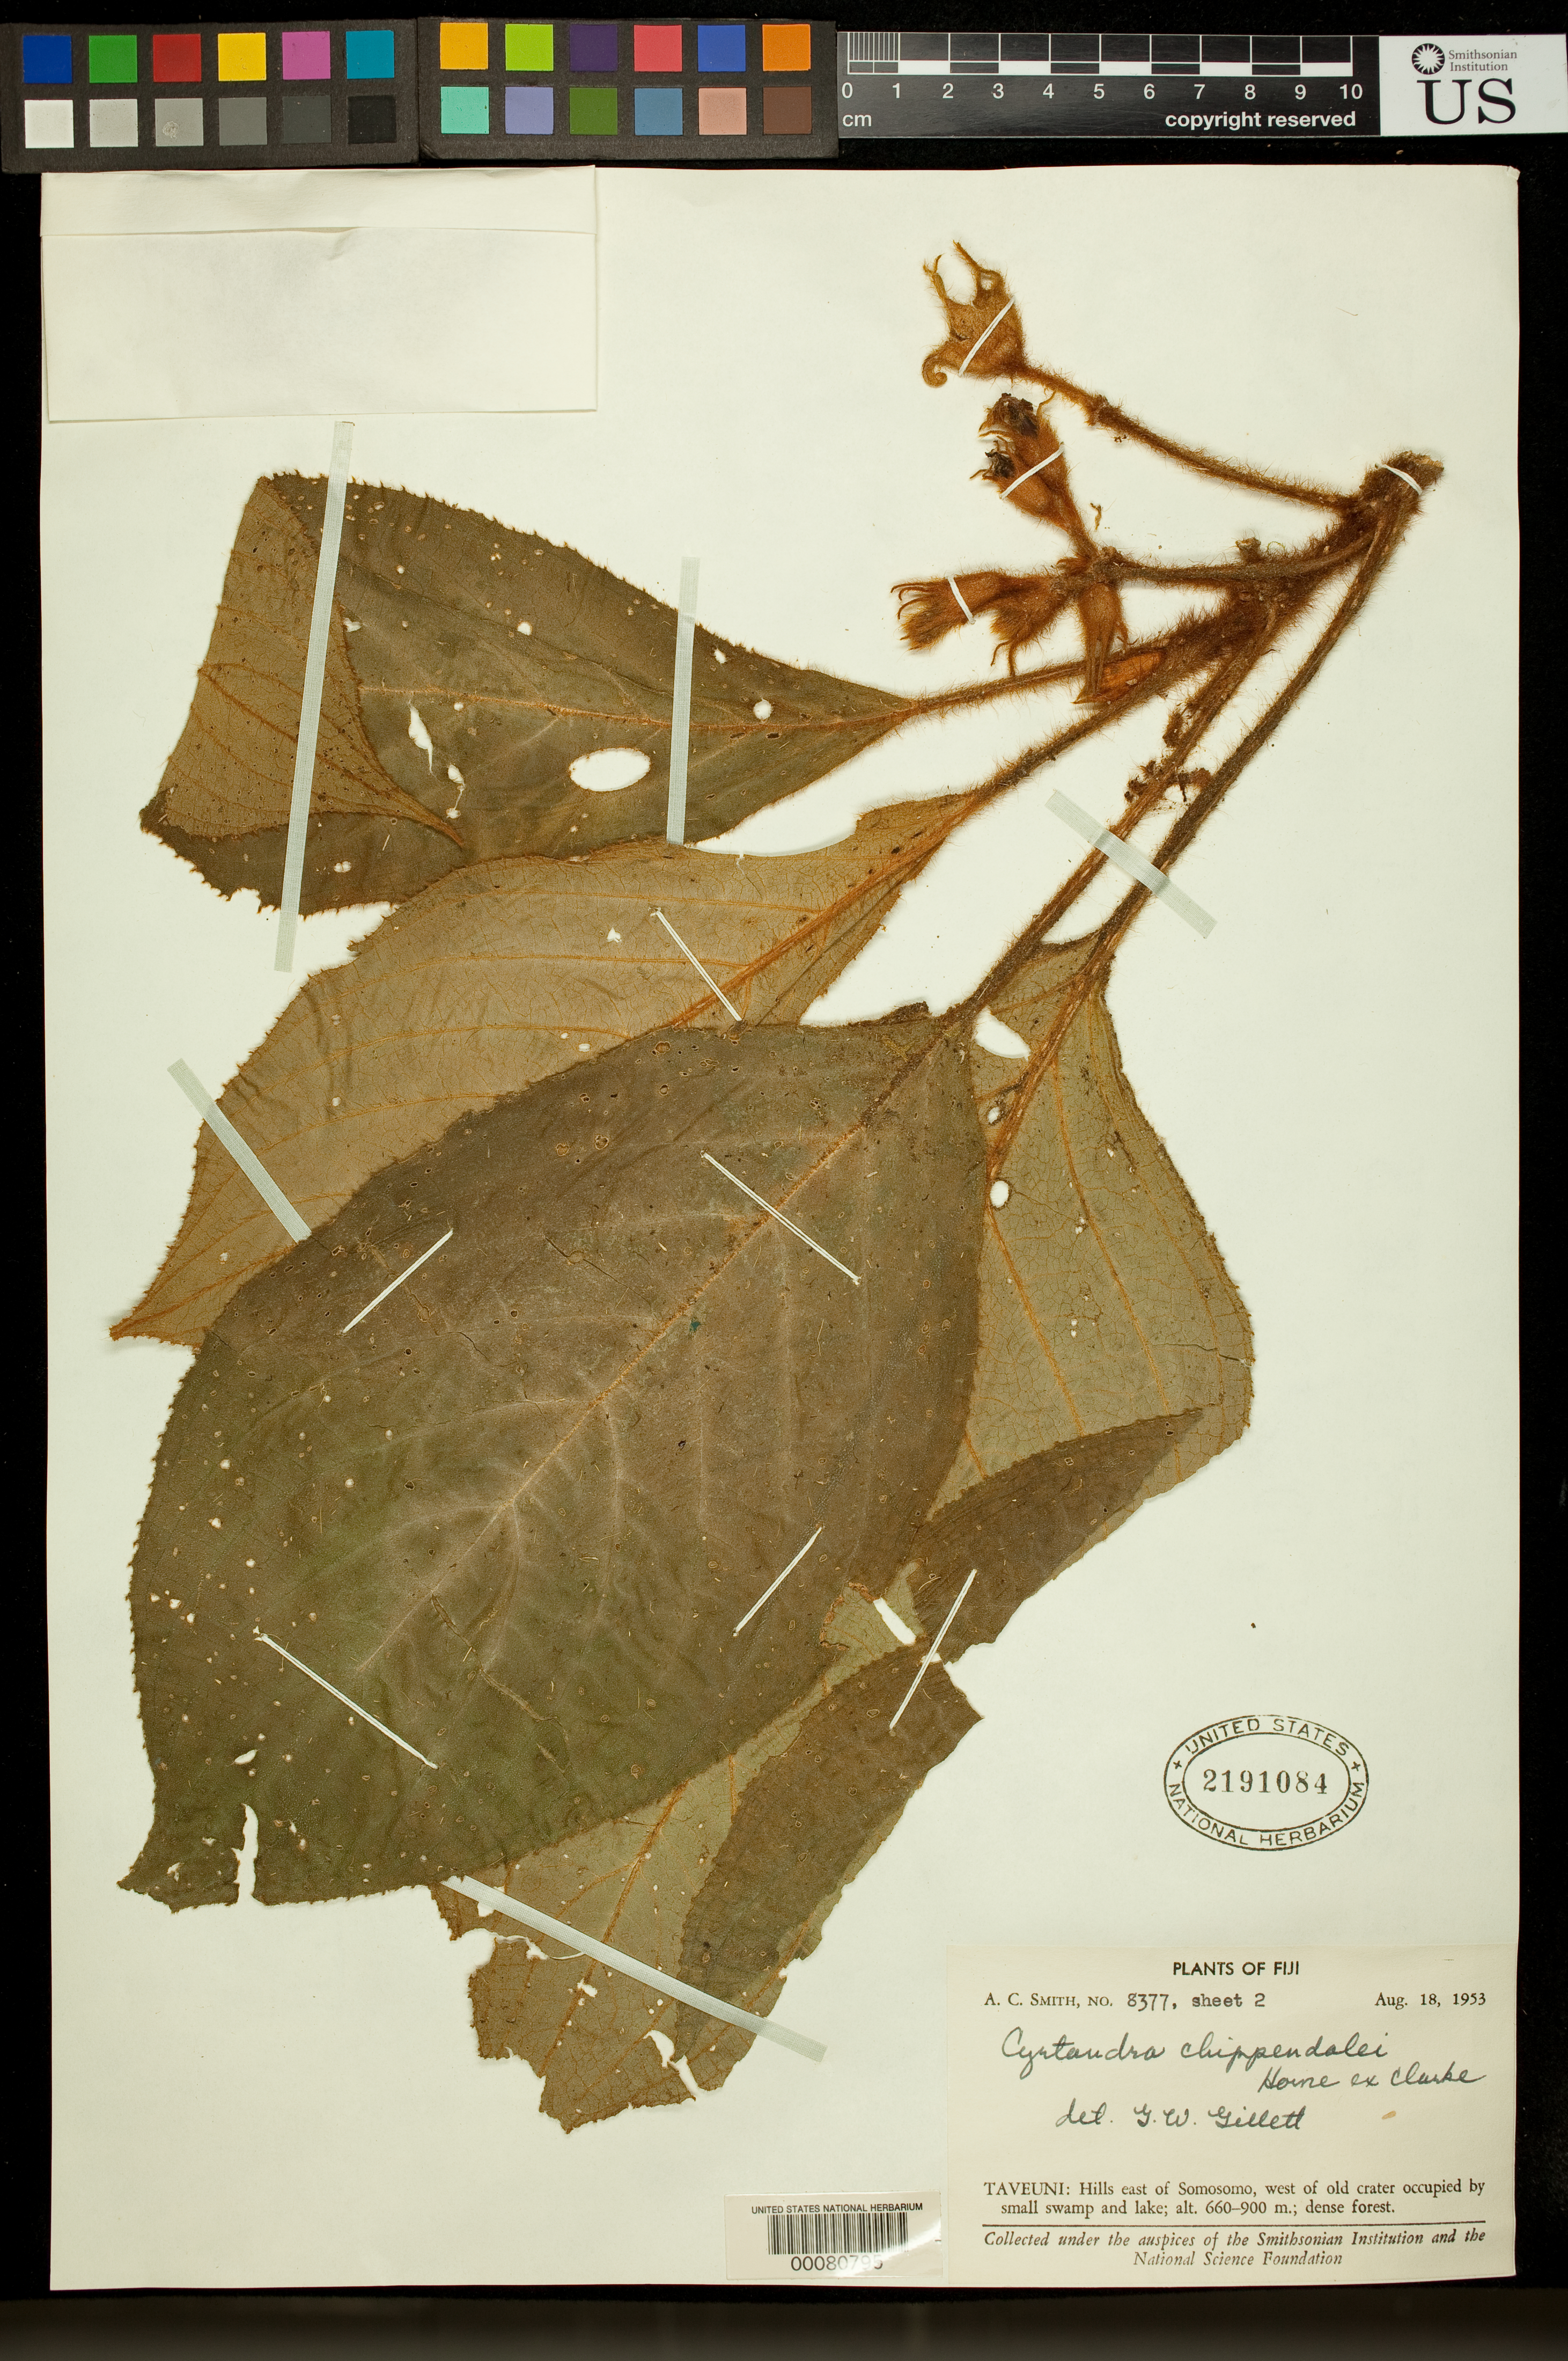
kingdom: Plantae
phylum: Tracheophyta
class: Magnoliopsida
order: Lamiales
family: Gesneriaceae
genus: Cyrtandra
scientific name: Cyrtandra chippendalei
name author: Horne ex C.B. Clarke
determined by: Johnson, Melissa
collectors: A. C. Smith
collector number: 8377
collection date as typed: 18 Aug 1953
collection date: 1953-08-18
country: Fiji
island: Taveuni I.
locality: Taveuni, hills e of somosomo, w of old crater occupied by small swamp and lake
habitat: Dense forest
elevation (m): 660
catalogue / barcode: US 2191084